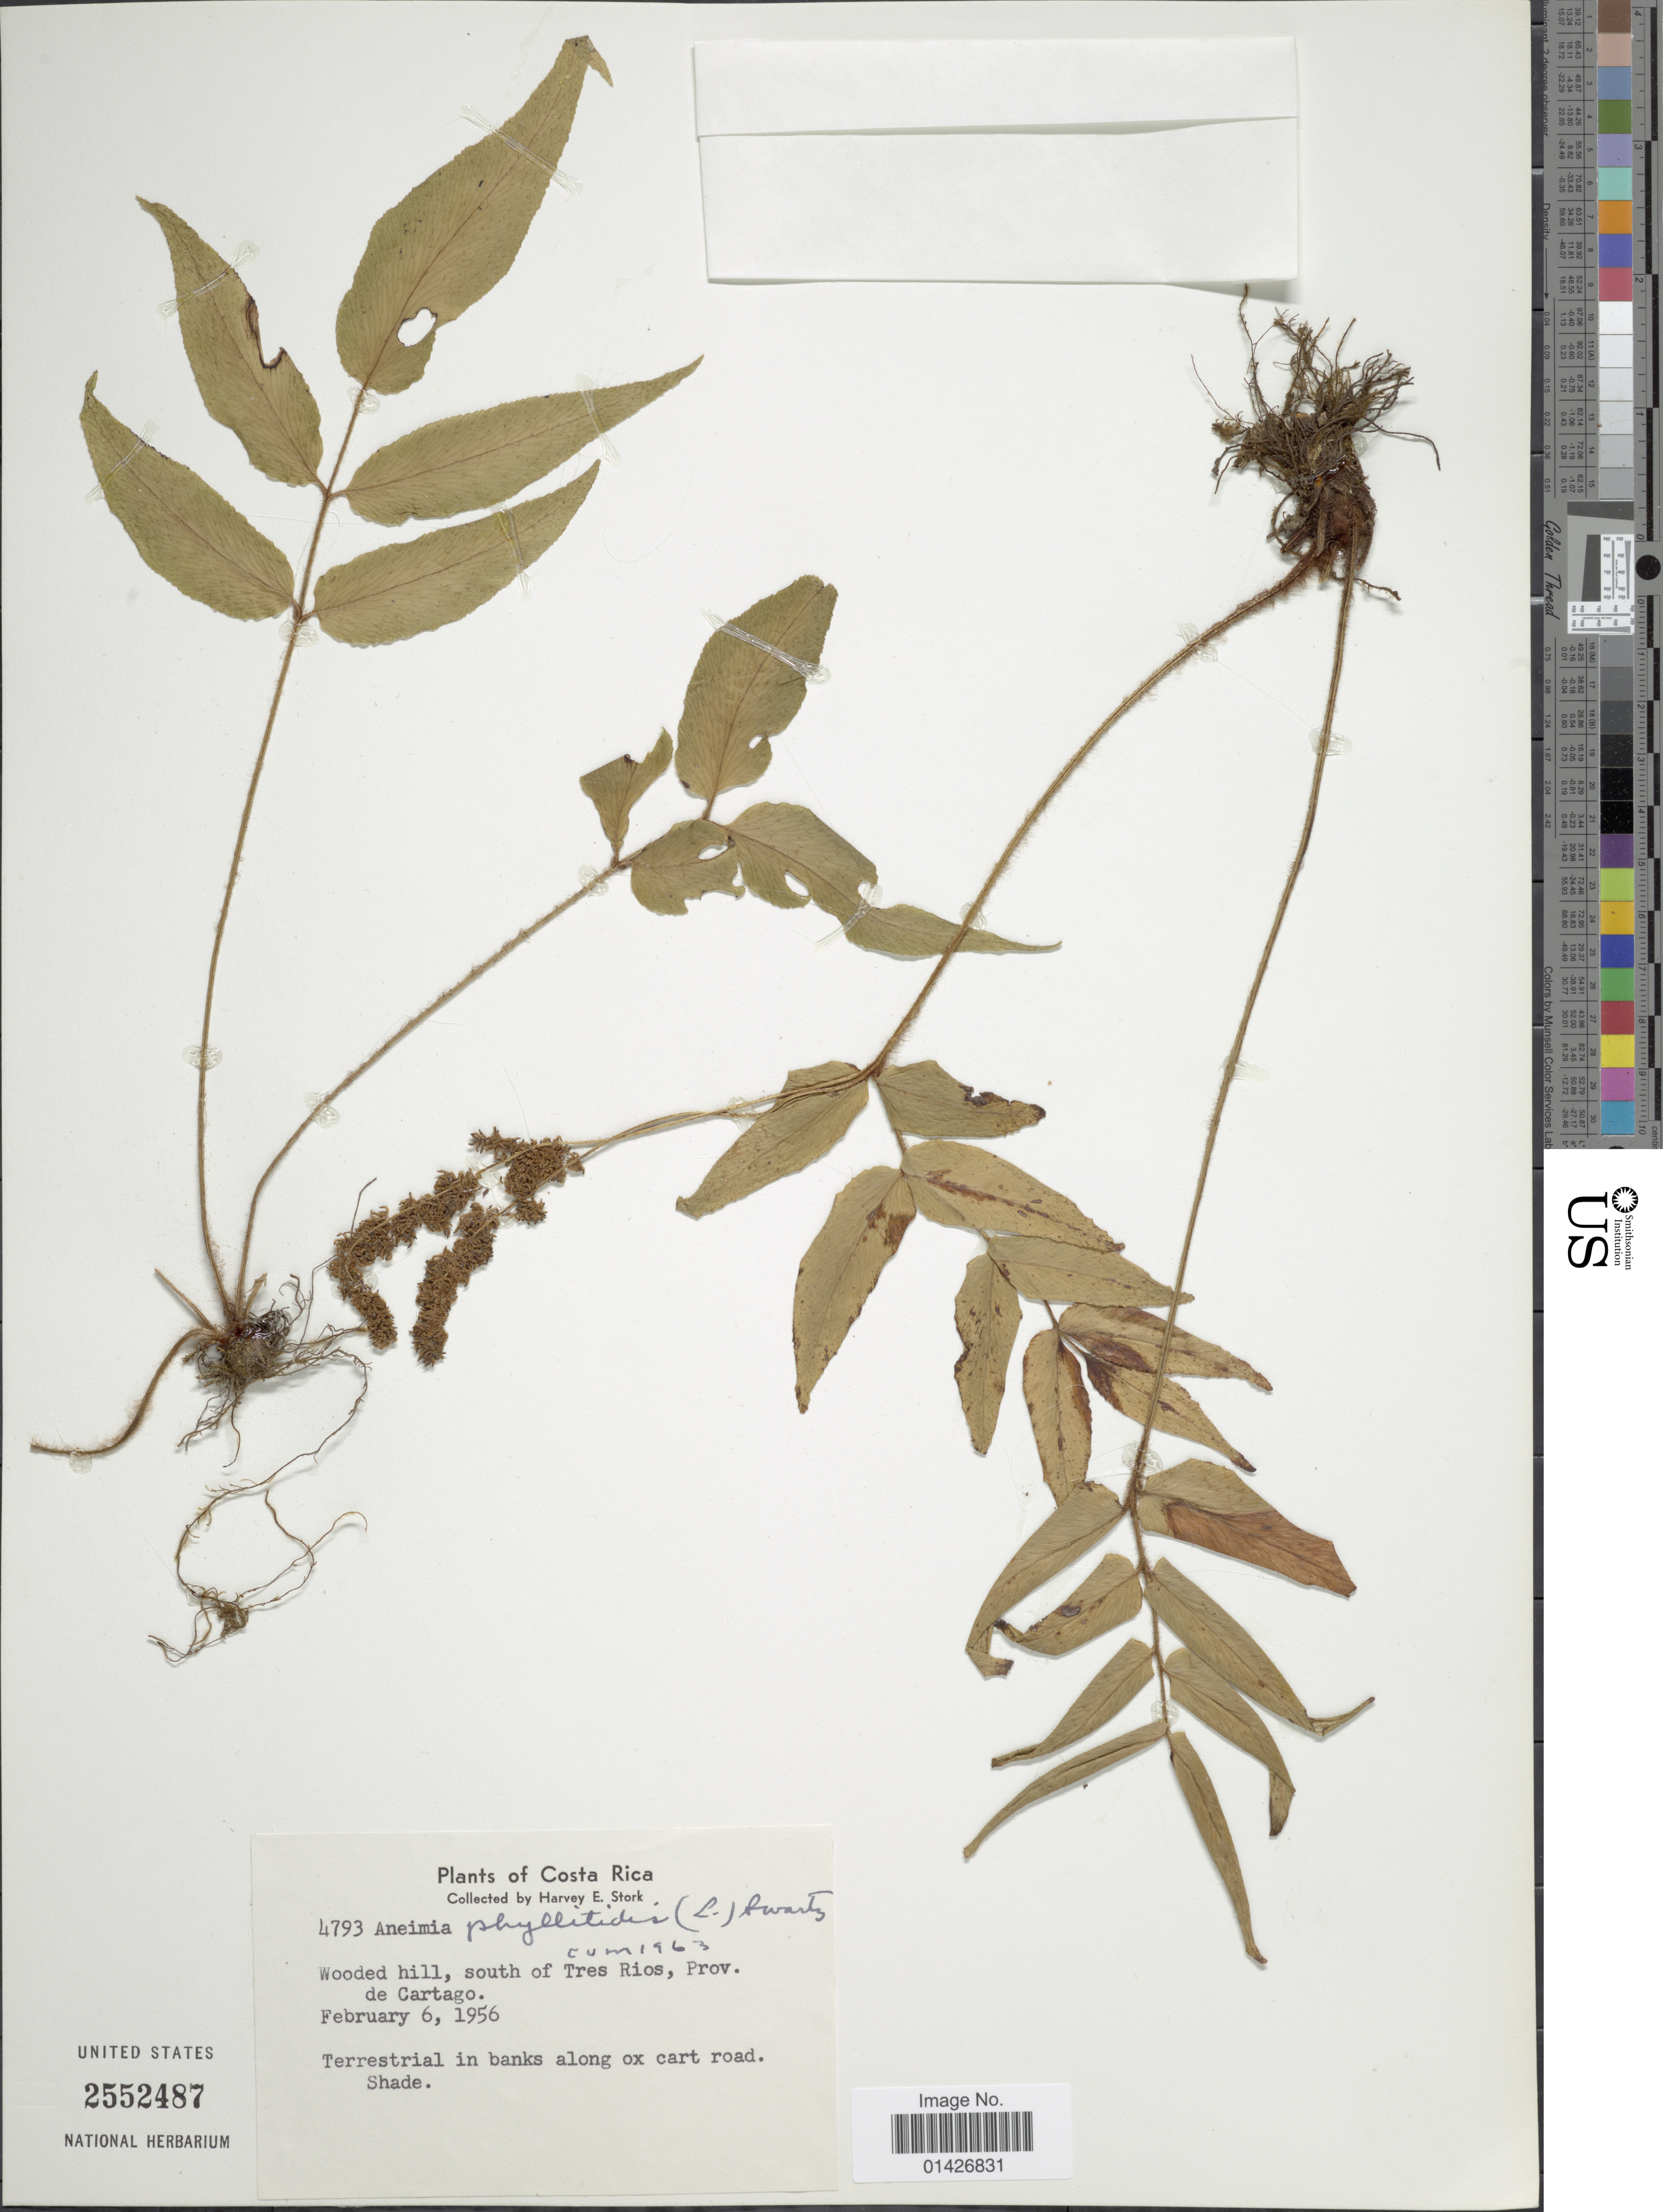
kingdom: Plantae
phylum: Tracheophyta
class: Polypodiopsida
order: Schizaeales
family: Anemiaceae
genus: Anemia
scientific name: Anemia phyllitidis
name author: (L.) Sw.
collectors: H. E. Stork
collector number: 4793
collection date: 1956-02-06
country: Costa Rica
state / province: Cartago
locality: Wooded hill, south of Tres Rios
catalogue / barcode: US 2552487